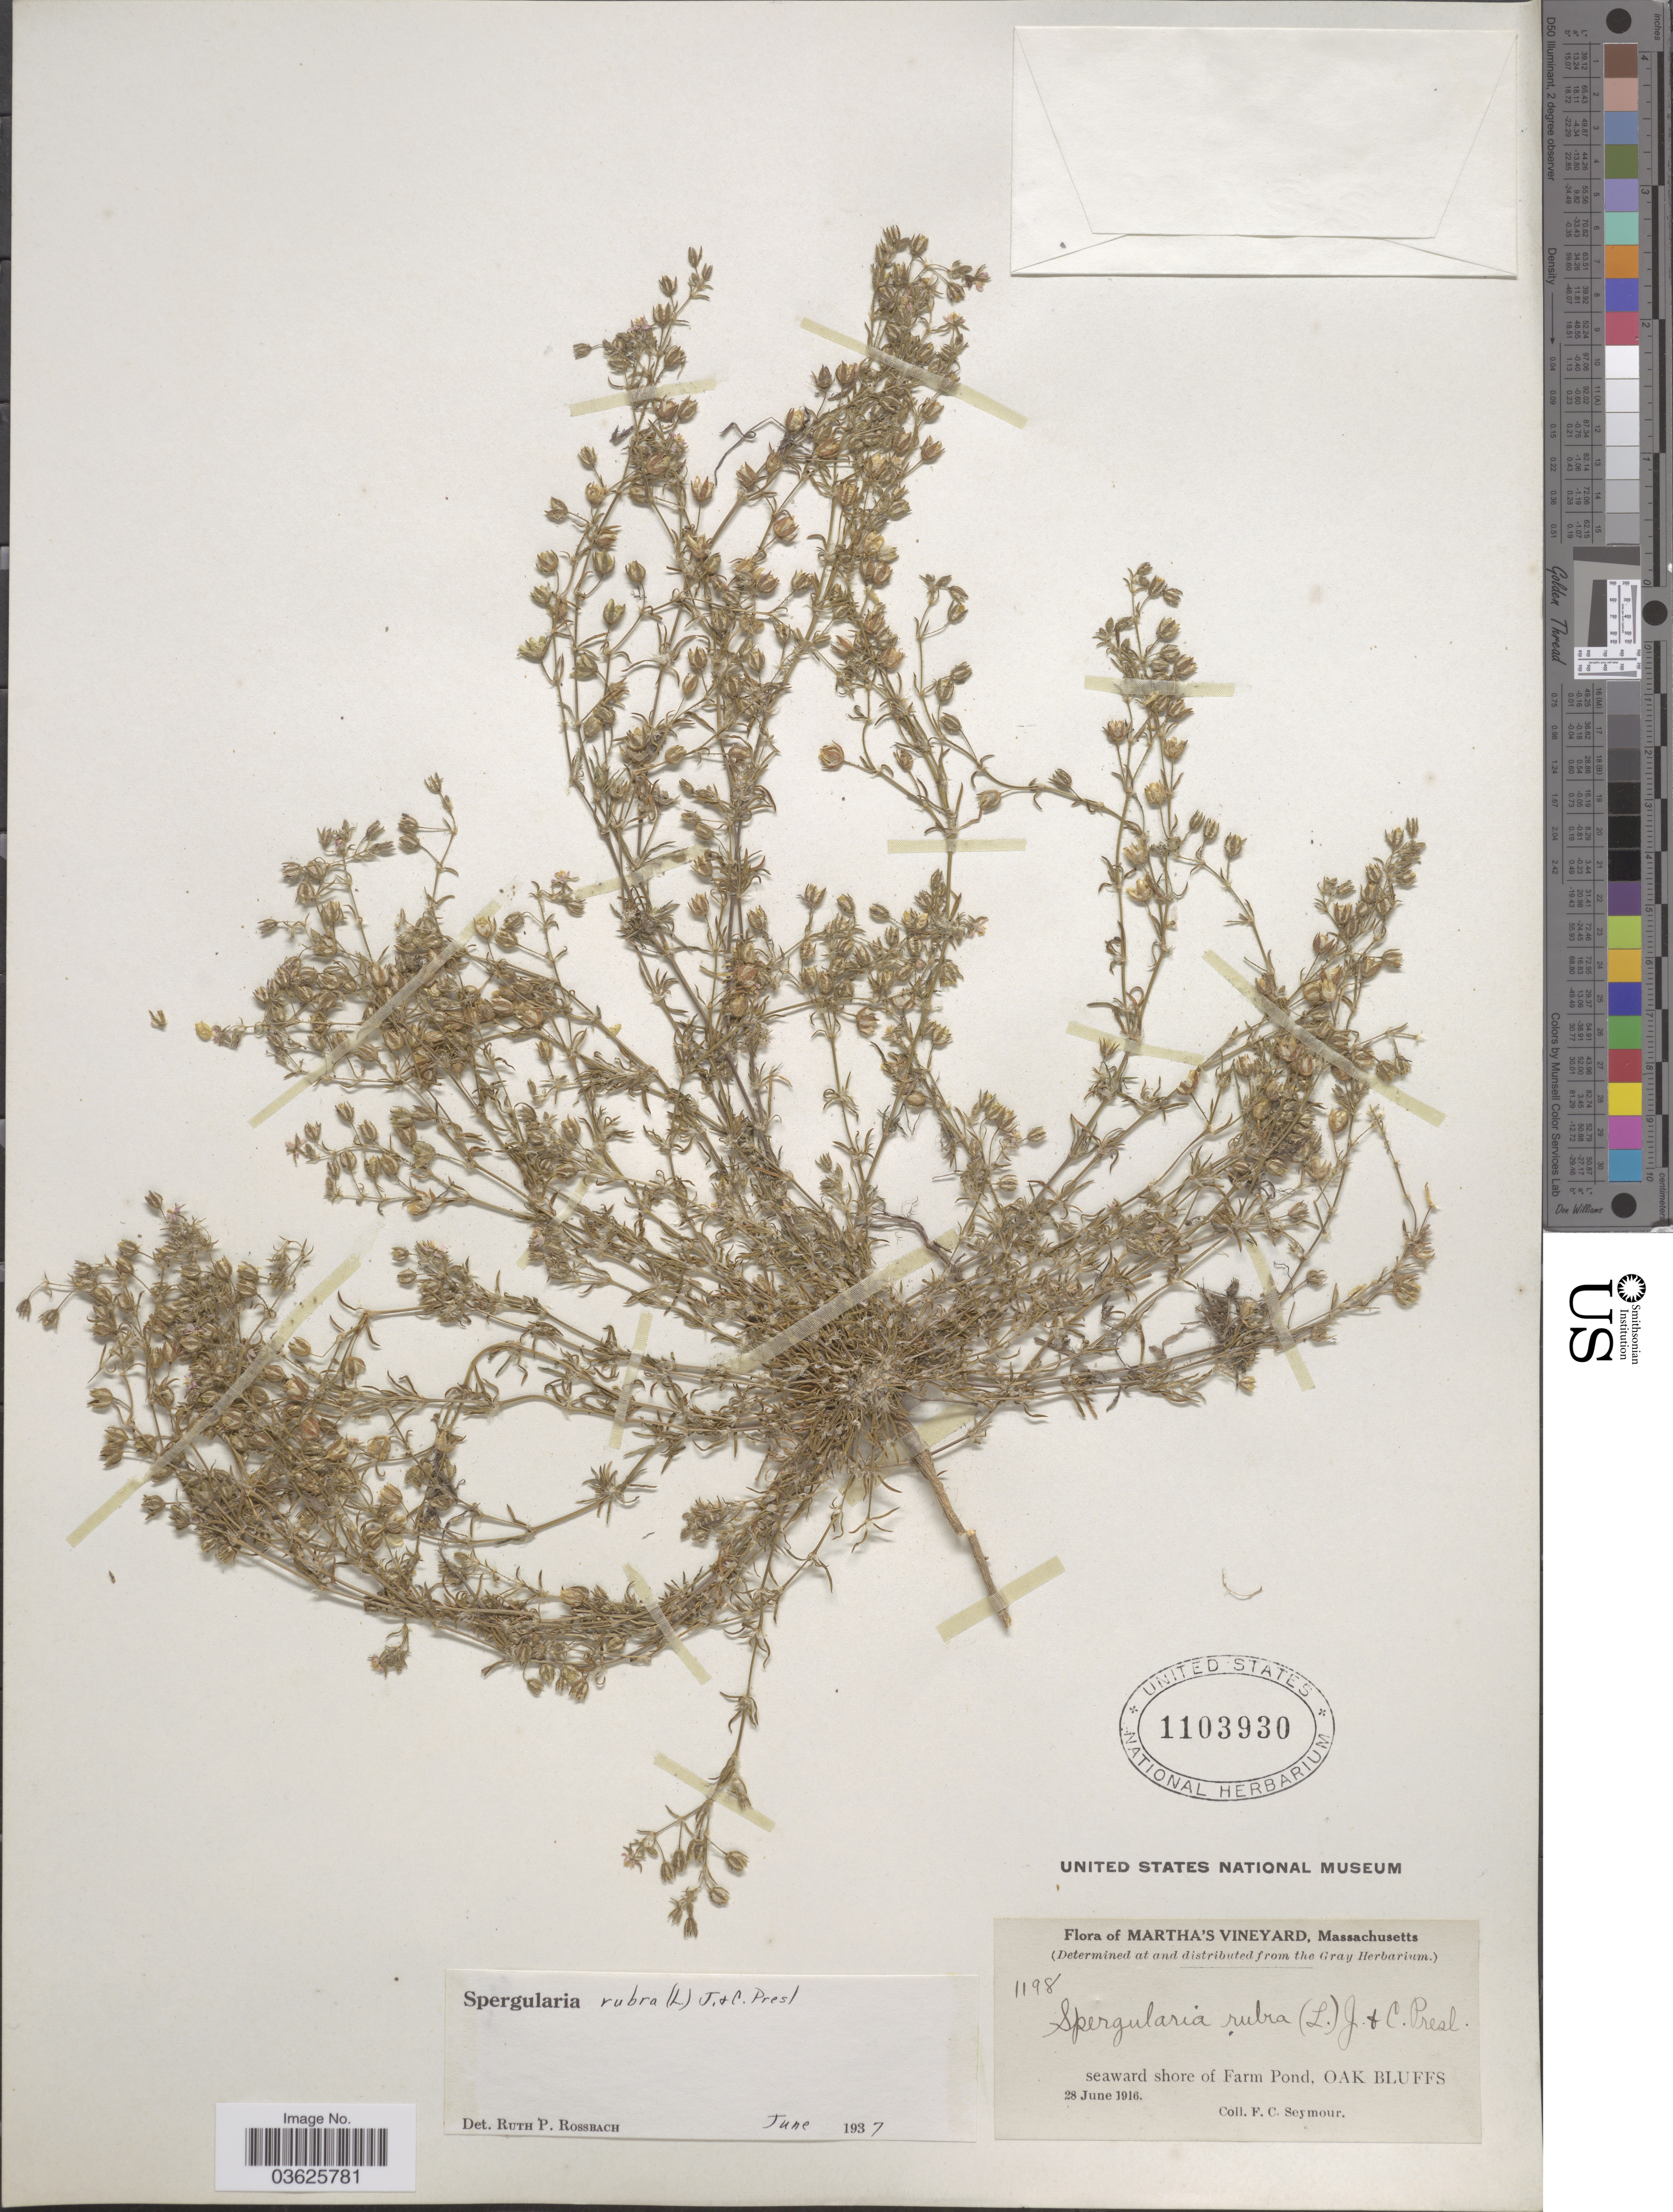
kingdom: Plantae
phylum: Tracheophyta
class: Magnoliopsida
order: Caryophyllales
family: Caryophyllaceae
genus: Spergularia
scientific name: Spergularia rubra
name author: (L.) J. Presl & C. Presl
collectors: F. C. Seymour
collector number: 1198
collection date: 1916-06-28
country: United States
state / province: Massachusetts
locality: Martha's Vineyard, seaward shore of Farm Pond, Oak Bluffs.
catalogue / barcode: US 1103930